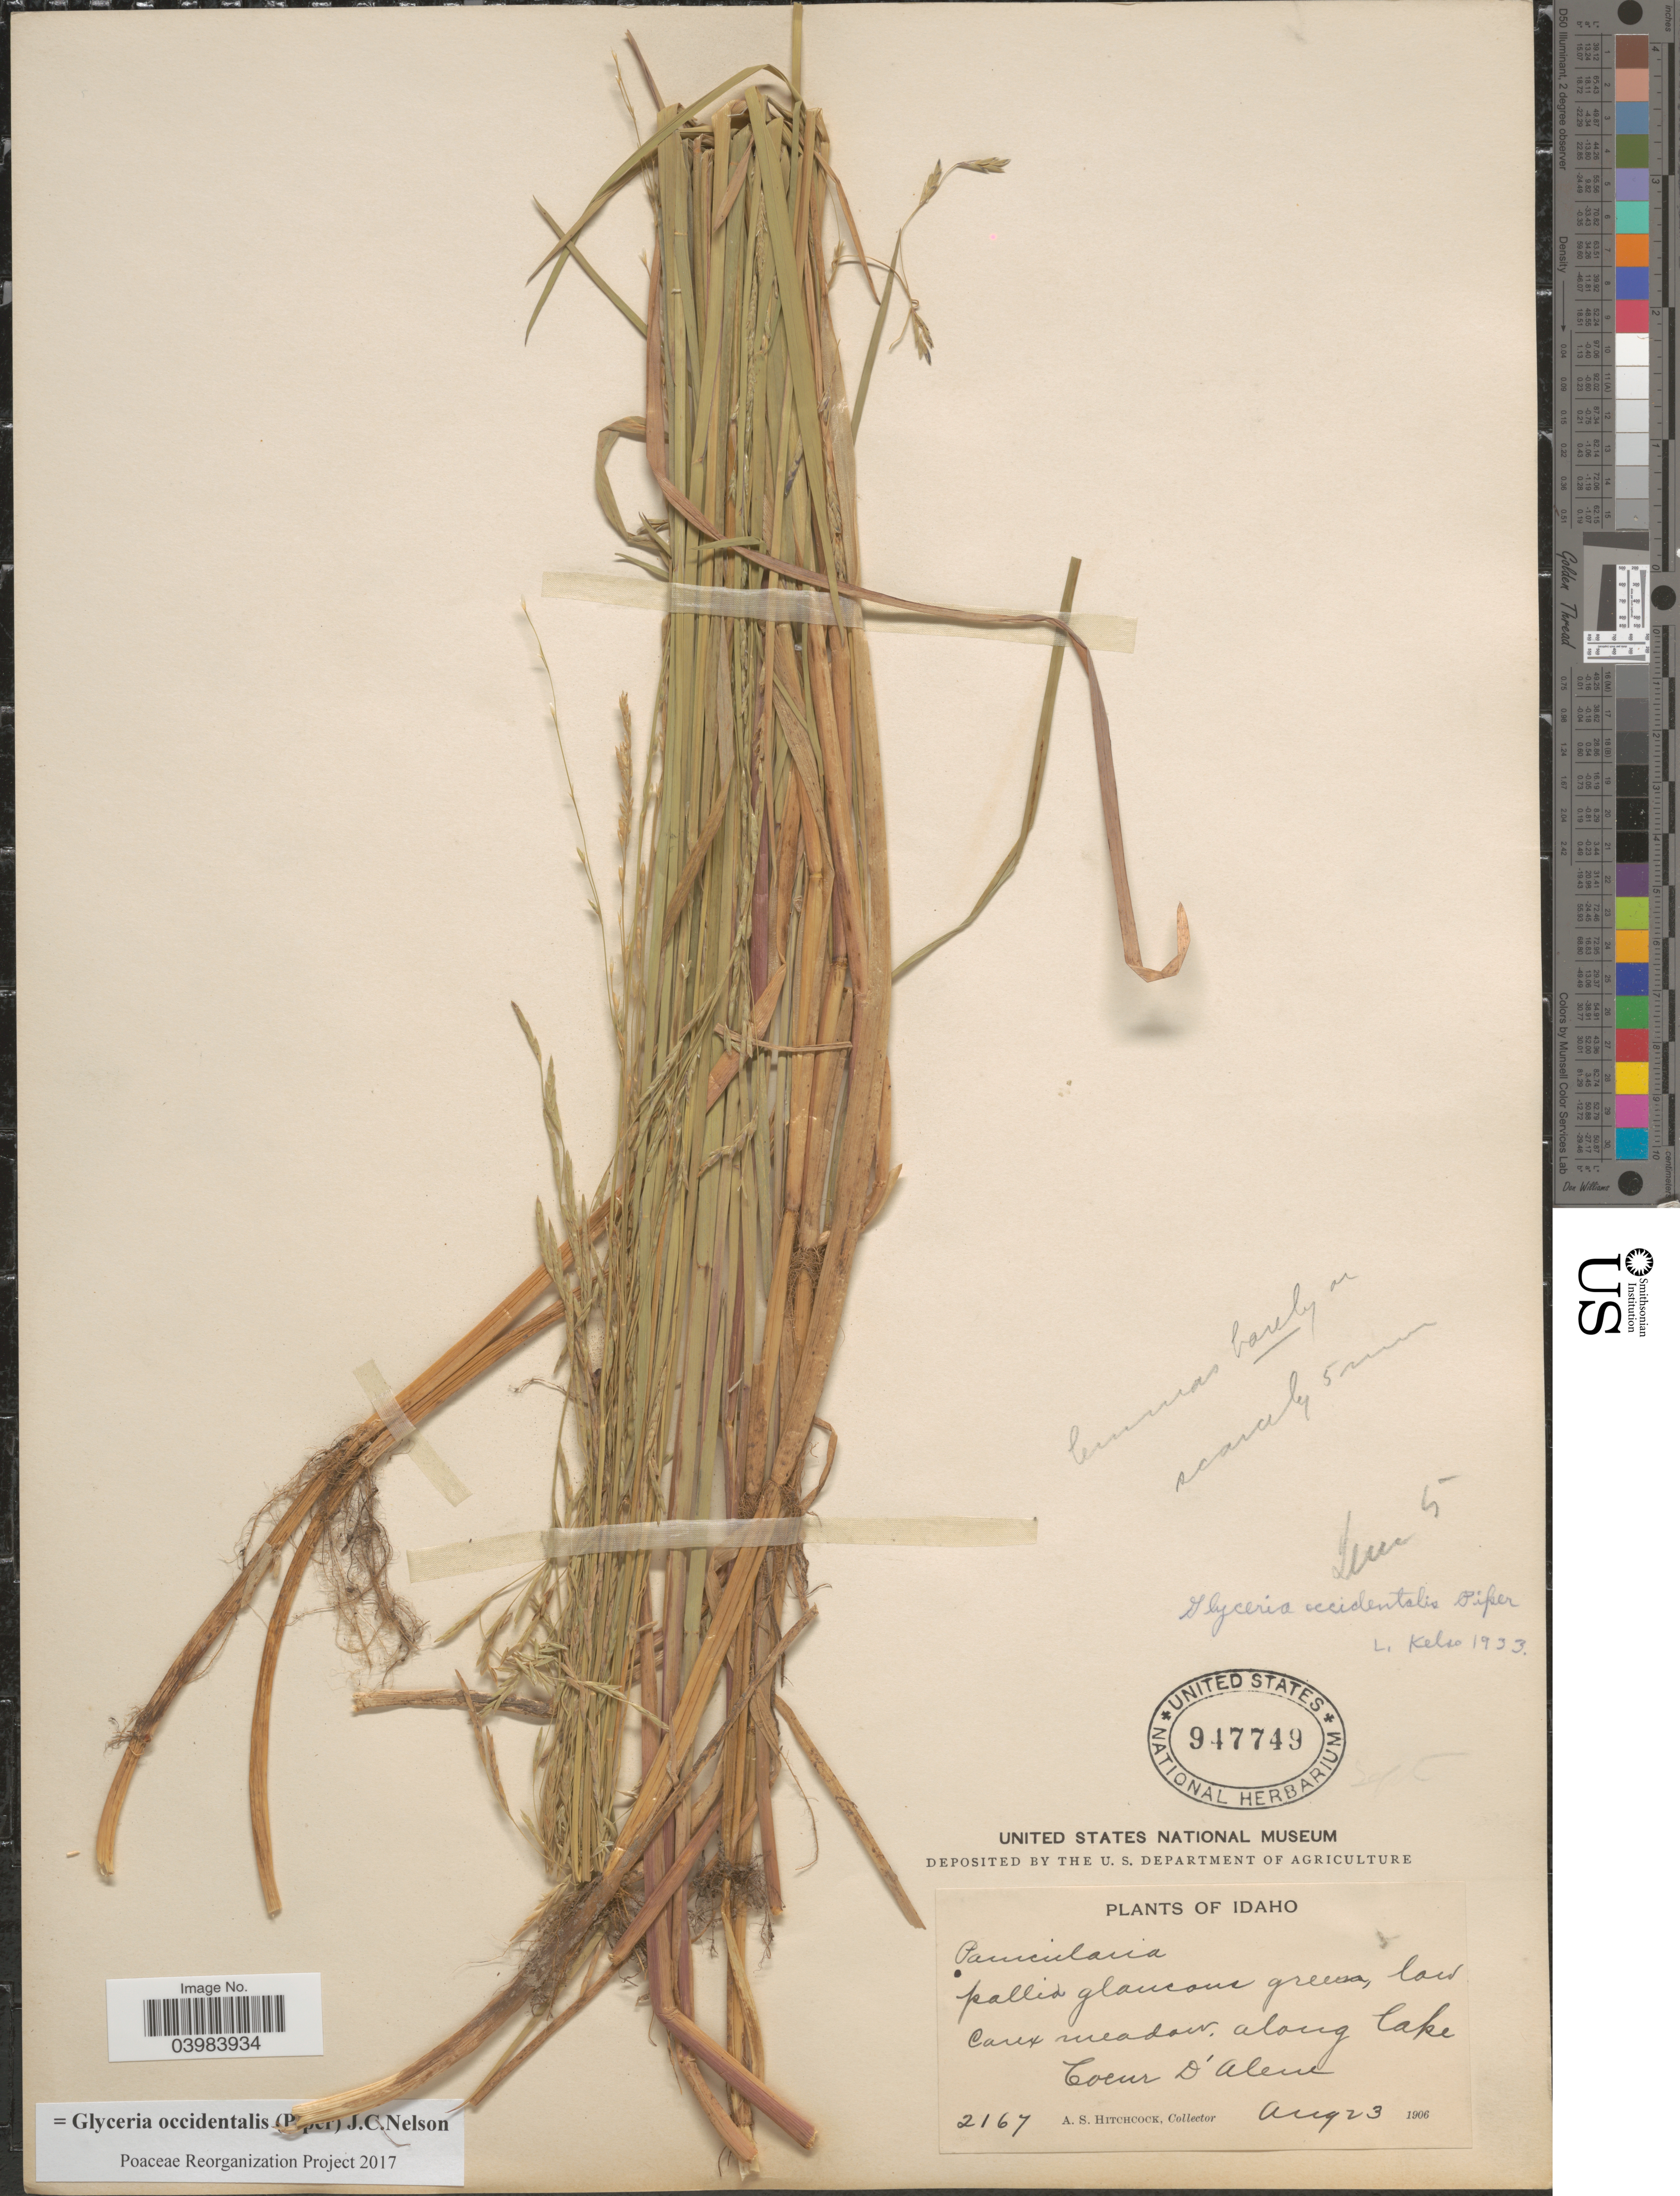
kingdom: Plantae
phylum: Tracheophyta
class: Liliopsida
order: Poales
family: Poaceae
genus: Glyceria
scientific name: Glyceria occidentalis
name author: (Piper) J.C. Nelson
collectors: A. S. Hitchcock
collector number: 2167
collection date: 1906-08-23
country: United States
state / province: Idaho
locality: Carex meadow, along lake Coeur D'Alene.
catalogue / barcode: US 947749